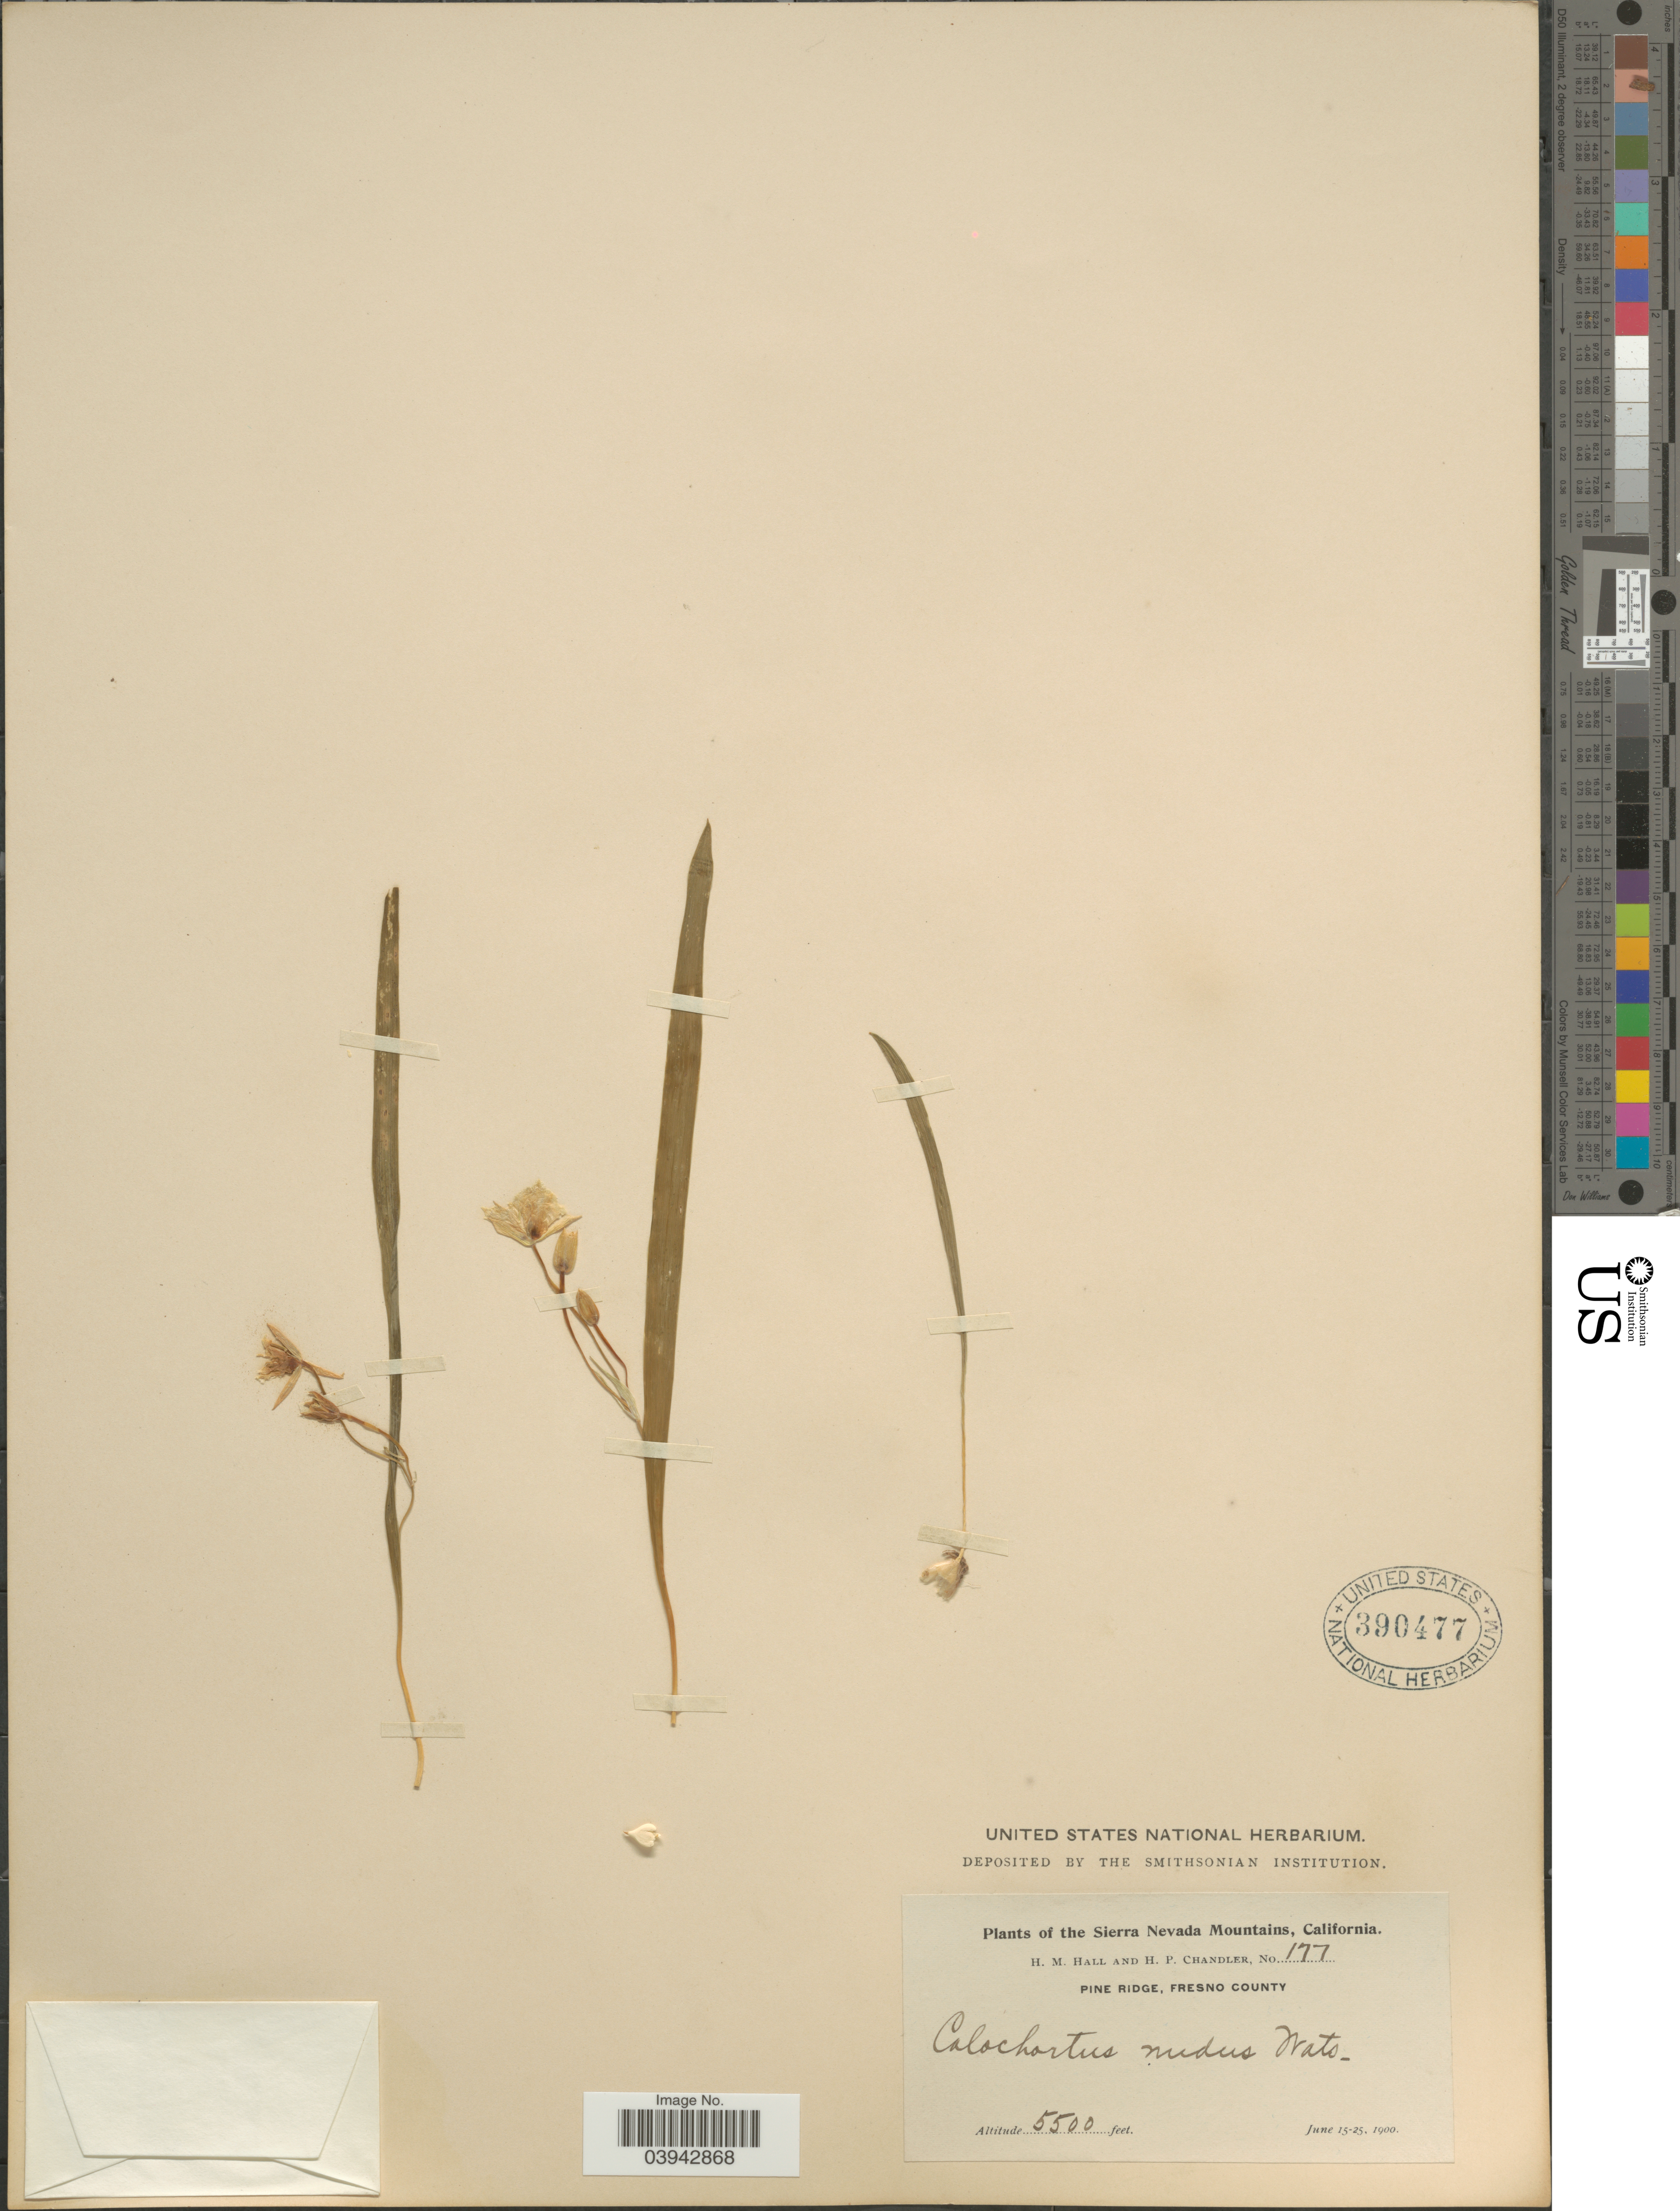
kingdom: Plantae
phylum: Tracheophyta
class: Liliopsida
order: Liliales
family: Liliaceae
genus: Calochortus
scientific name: Calochortus nudus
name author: S. Watson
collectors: H. M. Hall & H. Chandler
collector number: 177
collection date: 1900-06-15/1900-06-25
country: United States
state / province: California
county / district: Fresno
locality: The Sierra Nevada Mountains. Pine Ridge, Fresno County.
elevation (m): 1676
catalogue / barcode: US 390477